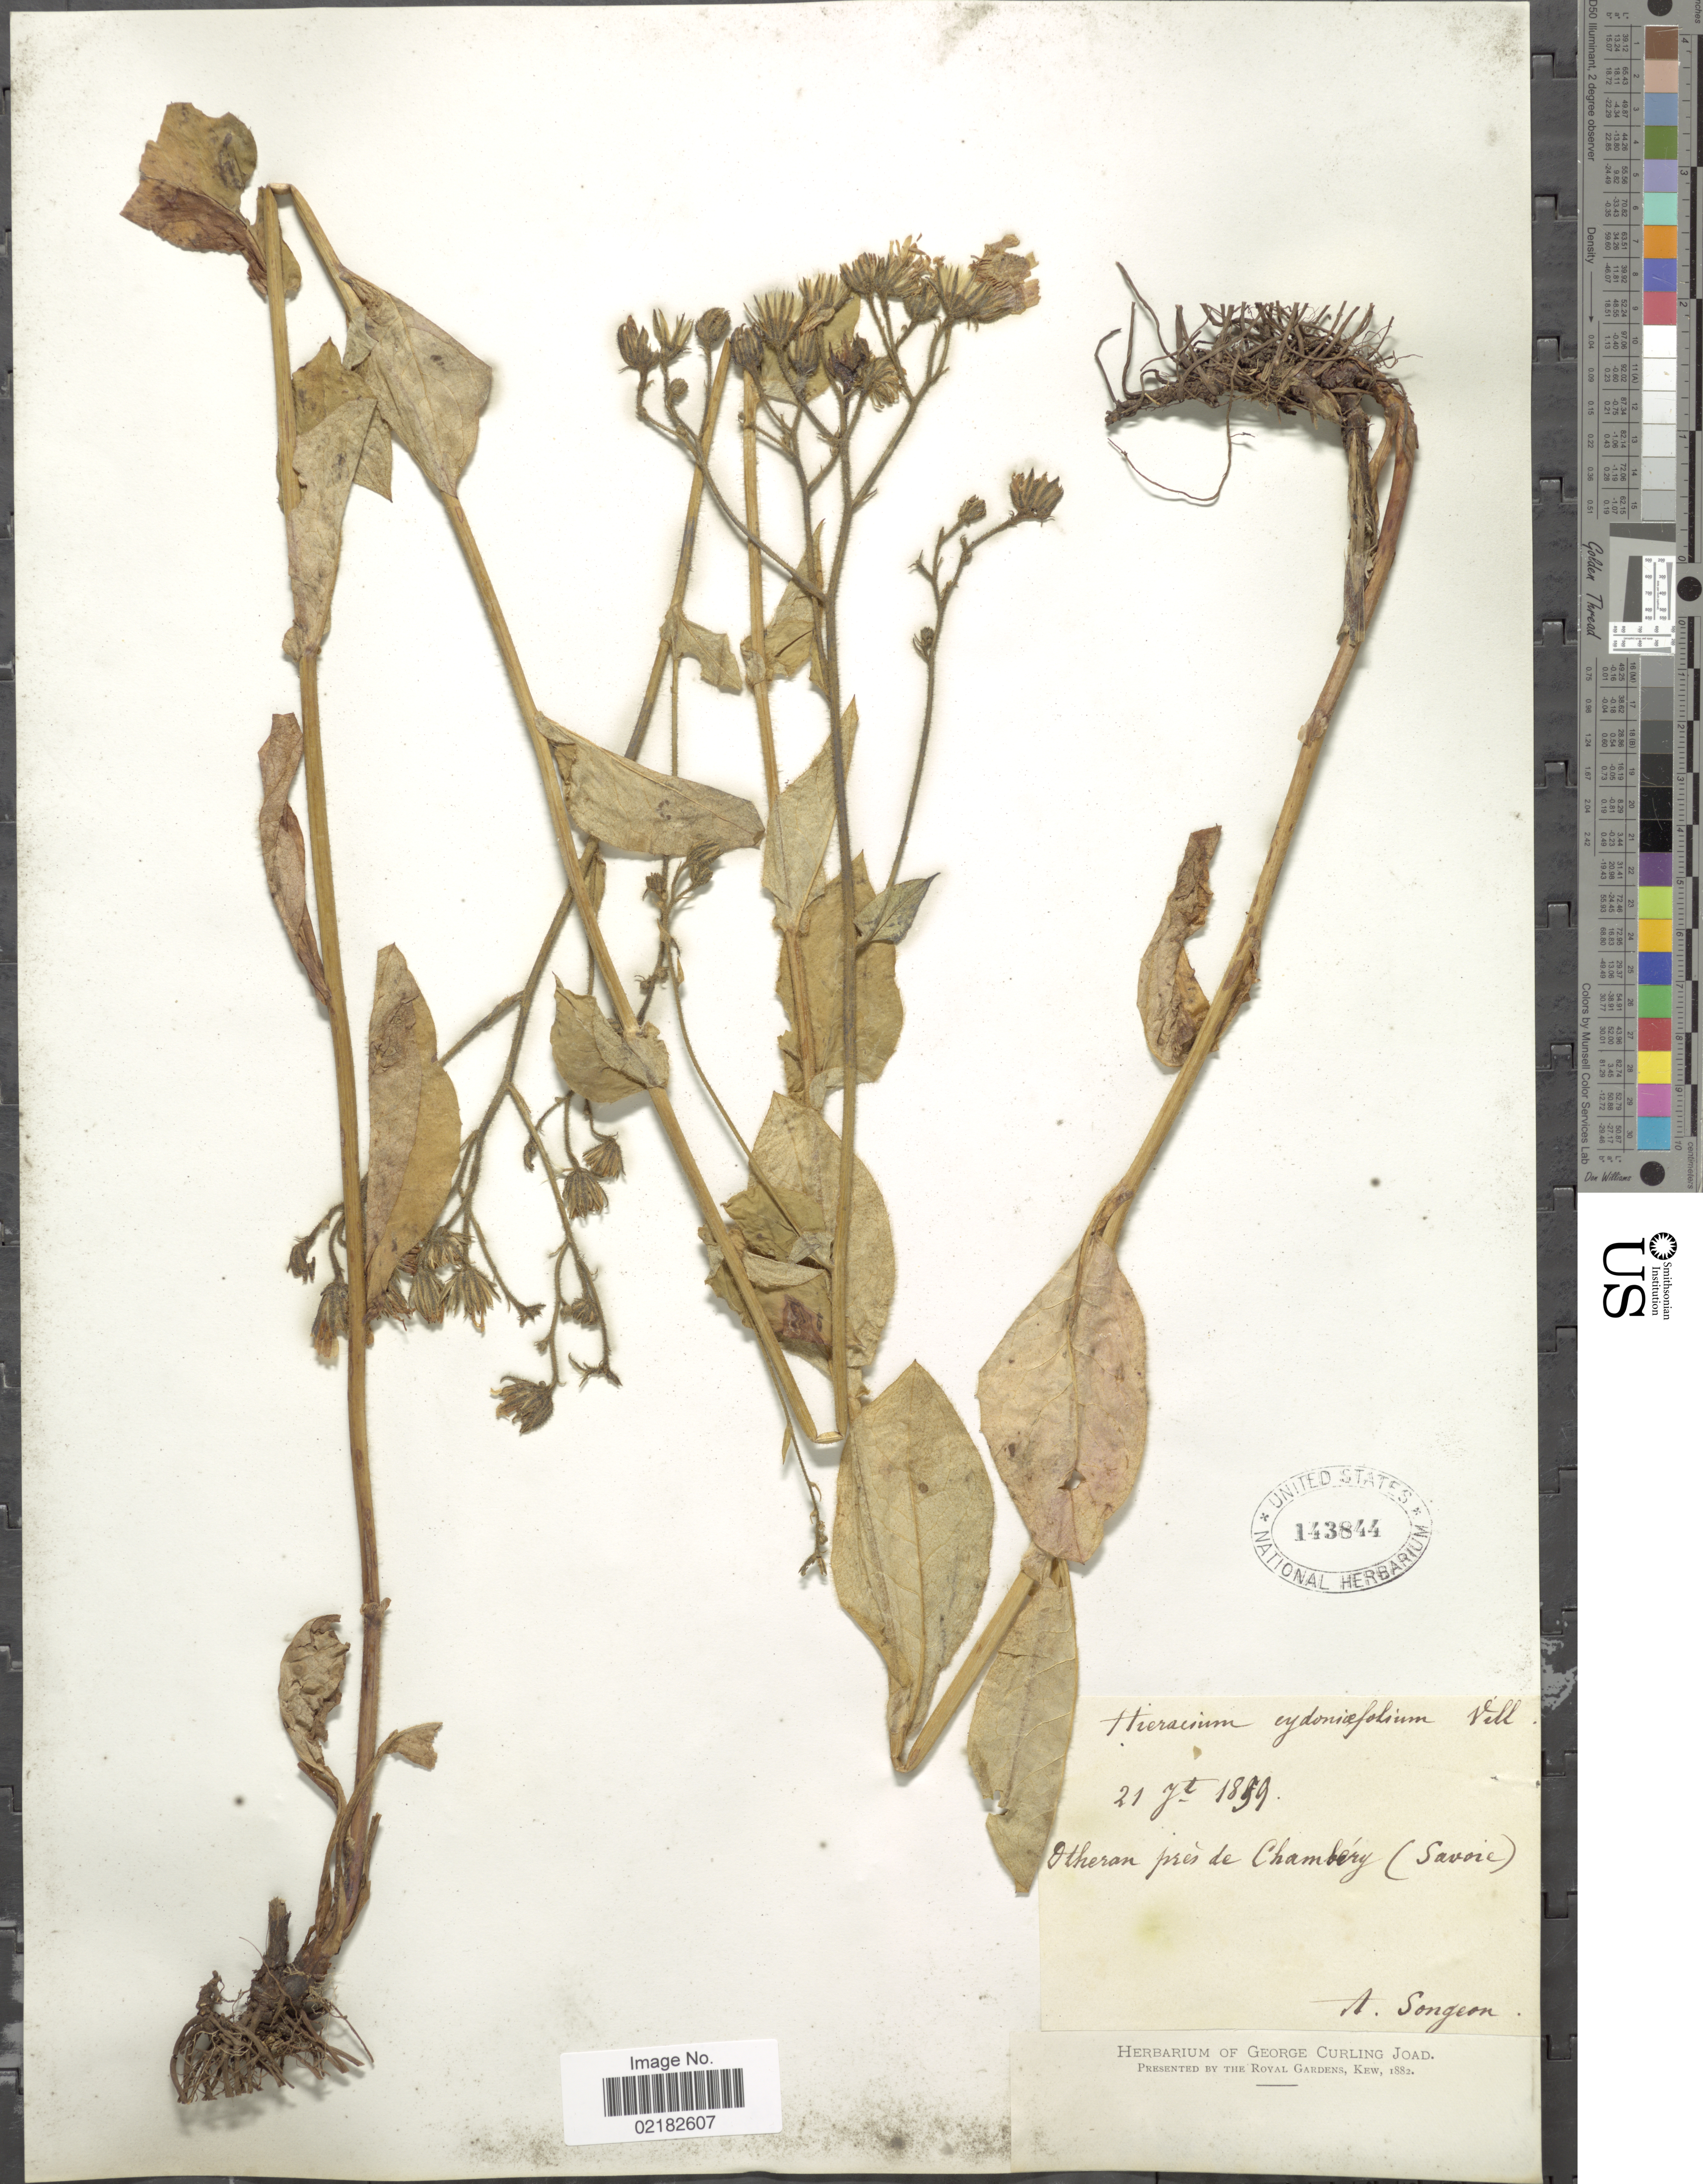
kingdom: Plantae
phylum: Tracheophyta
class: Magnoliopsida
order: Asterales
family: Asteraceae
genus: Hieracium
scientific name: Hieracium cydoniifolium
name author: Vill.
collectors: A. Songeon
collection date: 1899-07-21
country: France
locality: Otheran pres de Chambery (Savoie)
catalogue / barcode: US 143844